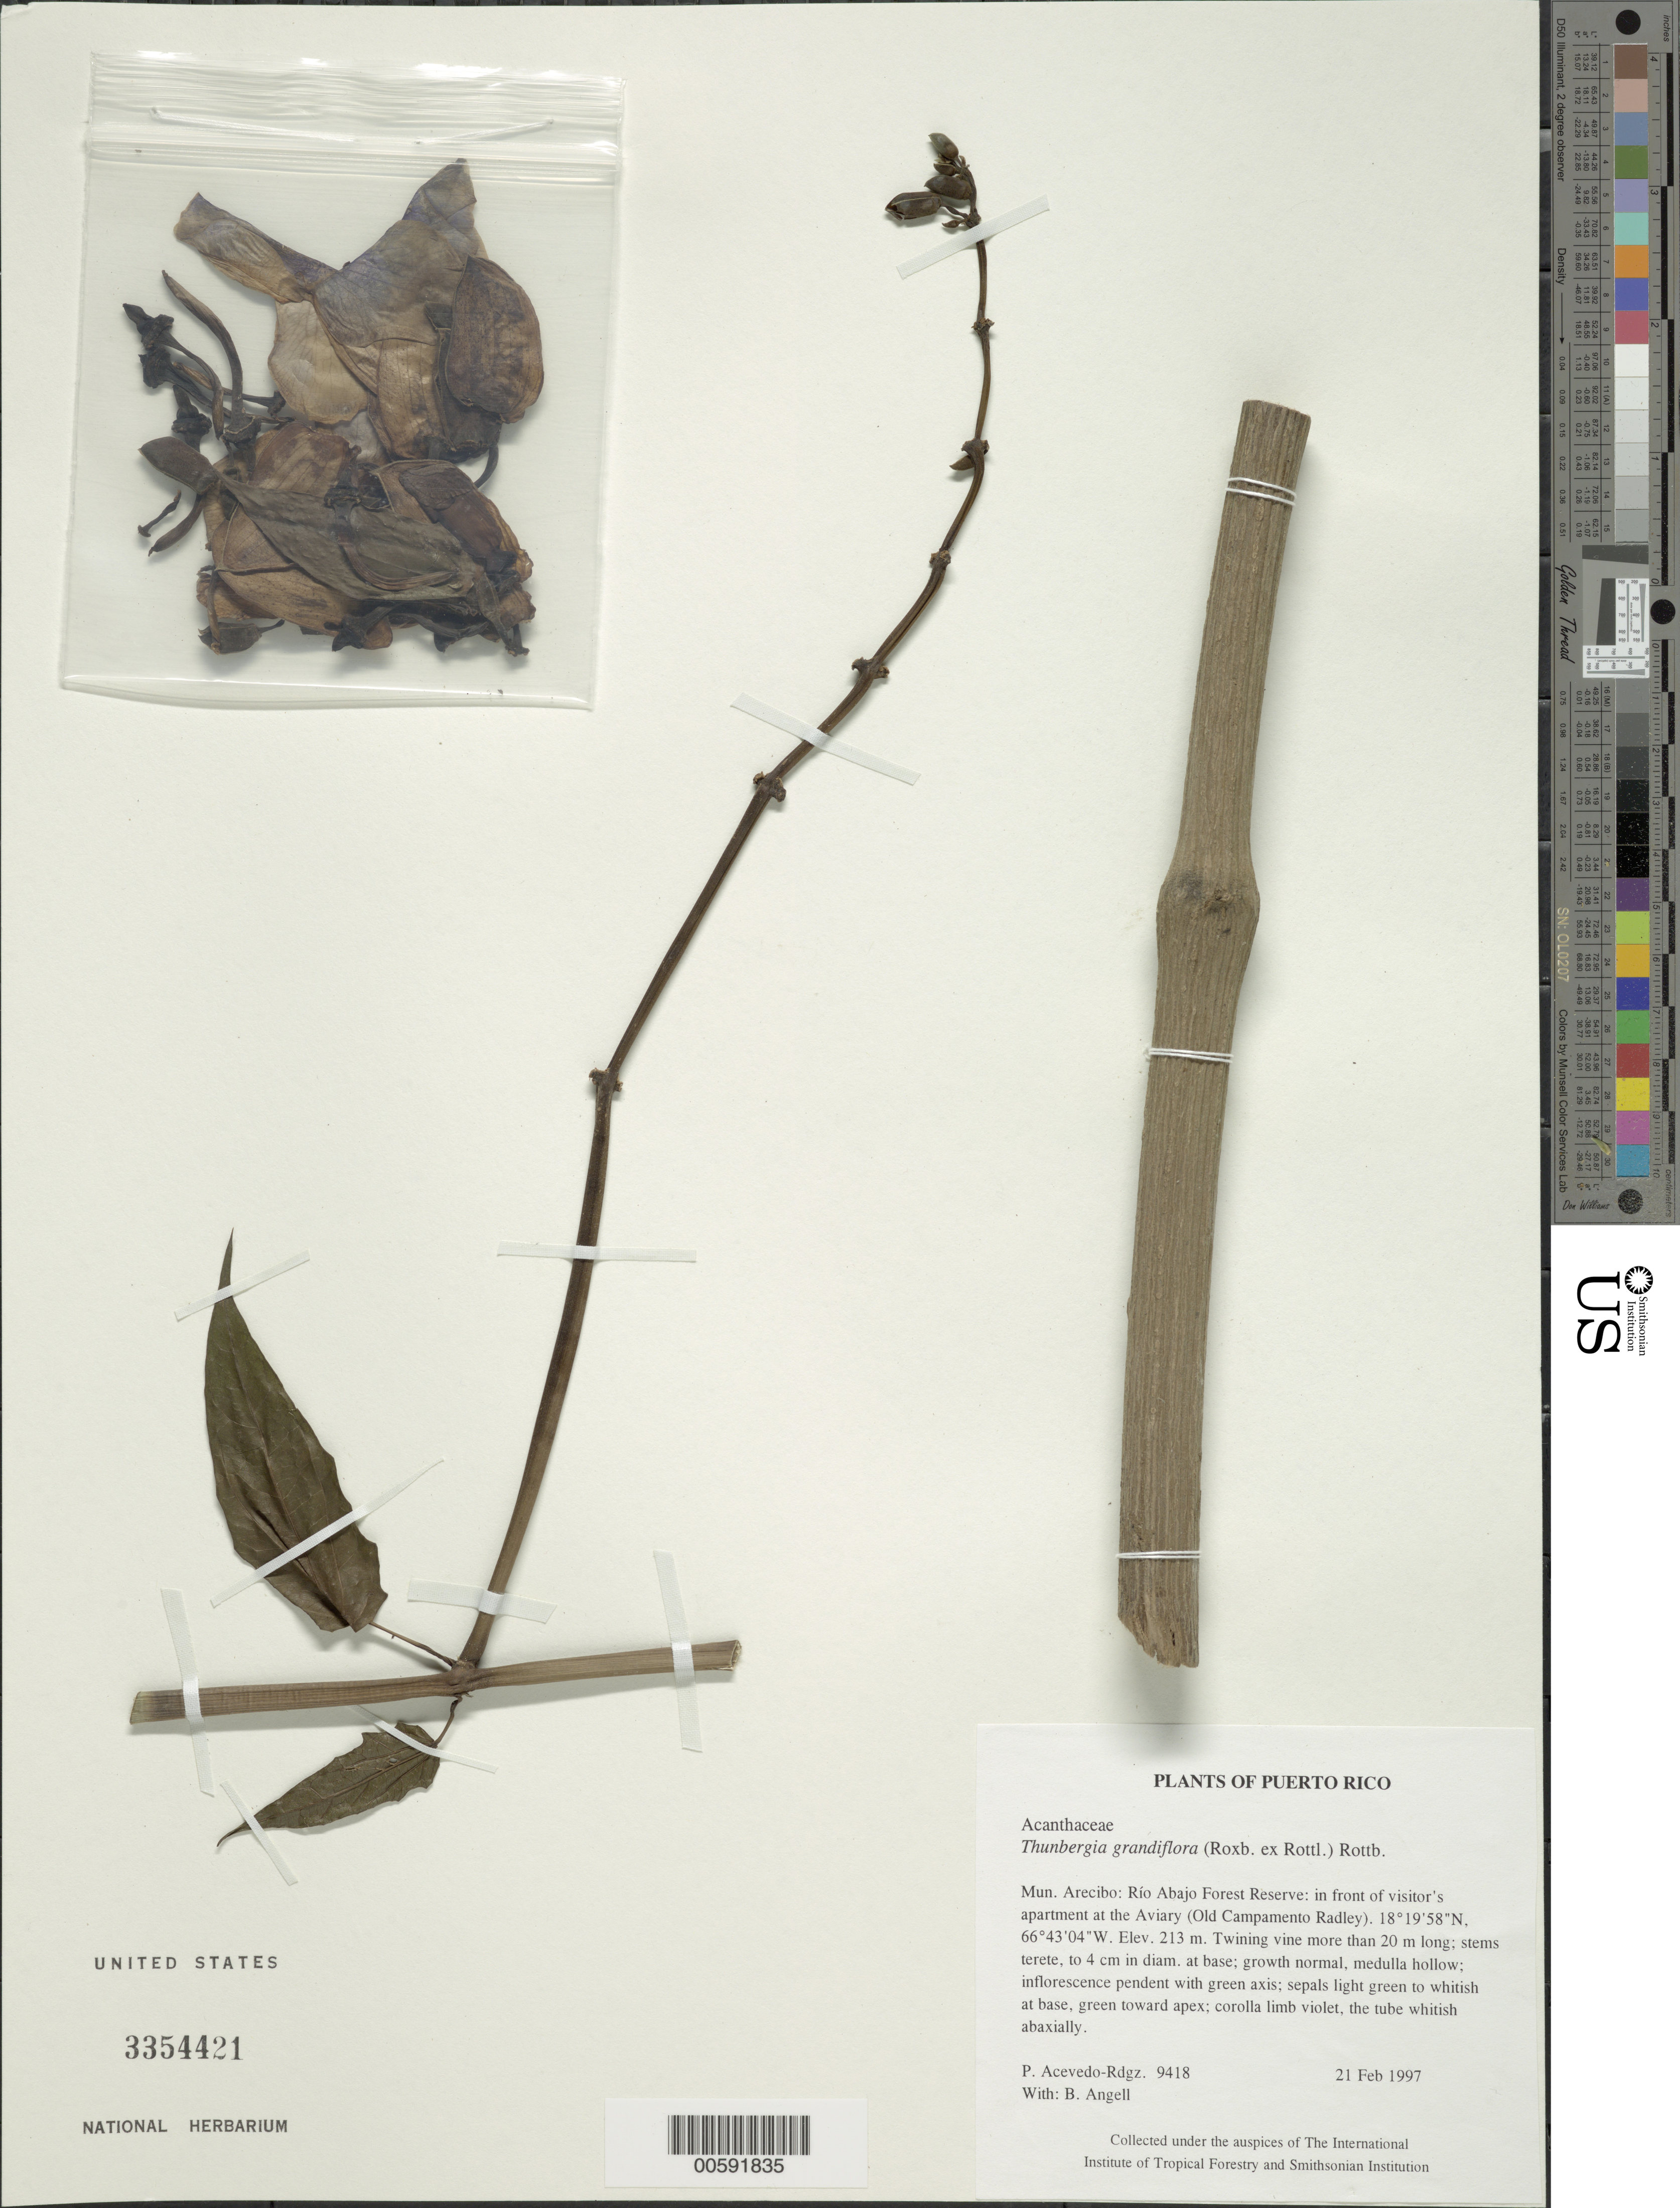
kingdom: Plantae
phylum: Tracheophyta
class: Magnoliopsida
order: Lamiales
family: Acanthaceae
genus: Thunbergia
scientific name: Thunbergia grandiflora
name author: Roxb.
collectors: P. Acevedo-Rodr. & Bobbi Angell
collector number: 9418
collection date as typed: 21 Feb 1997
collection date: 1997-02-21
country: Puerto Rico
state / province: Arecibo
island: Puerto Rico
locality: Arecibo; Río Abajo Forest Reserve: in front of visitor's apartment at the Aviary (Old Campamento Radley).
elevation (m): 213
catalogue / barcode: US 3354421